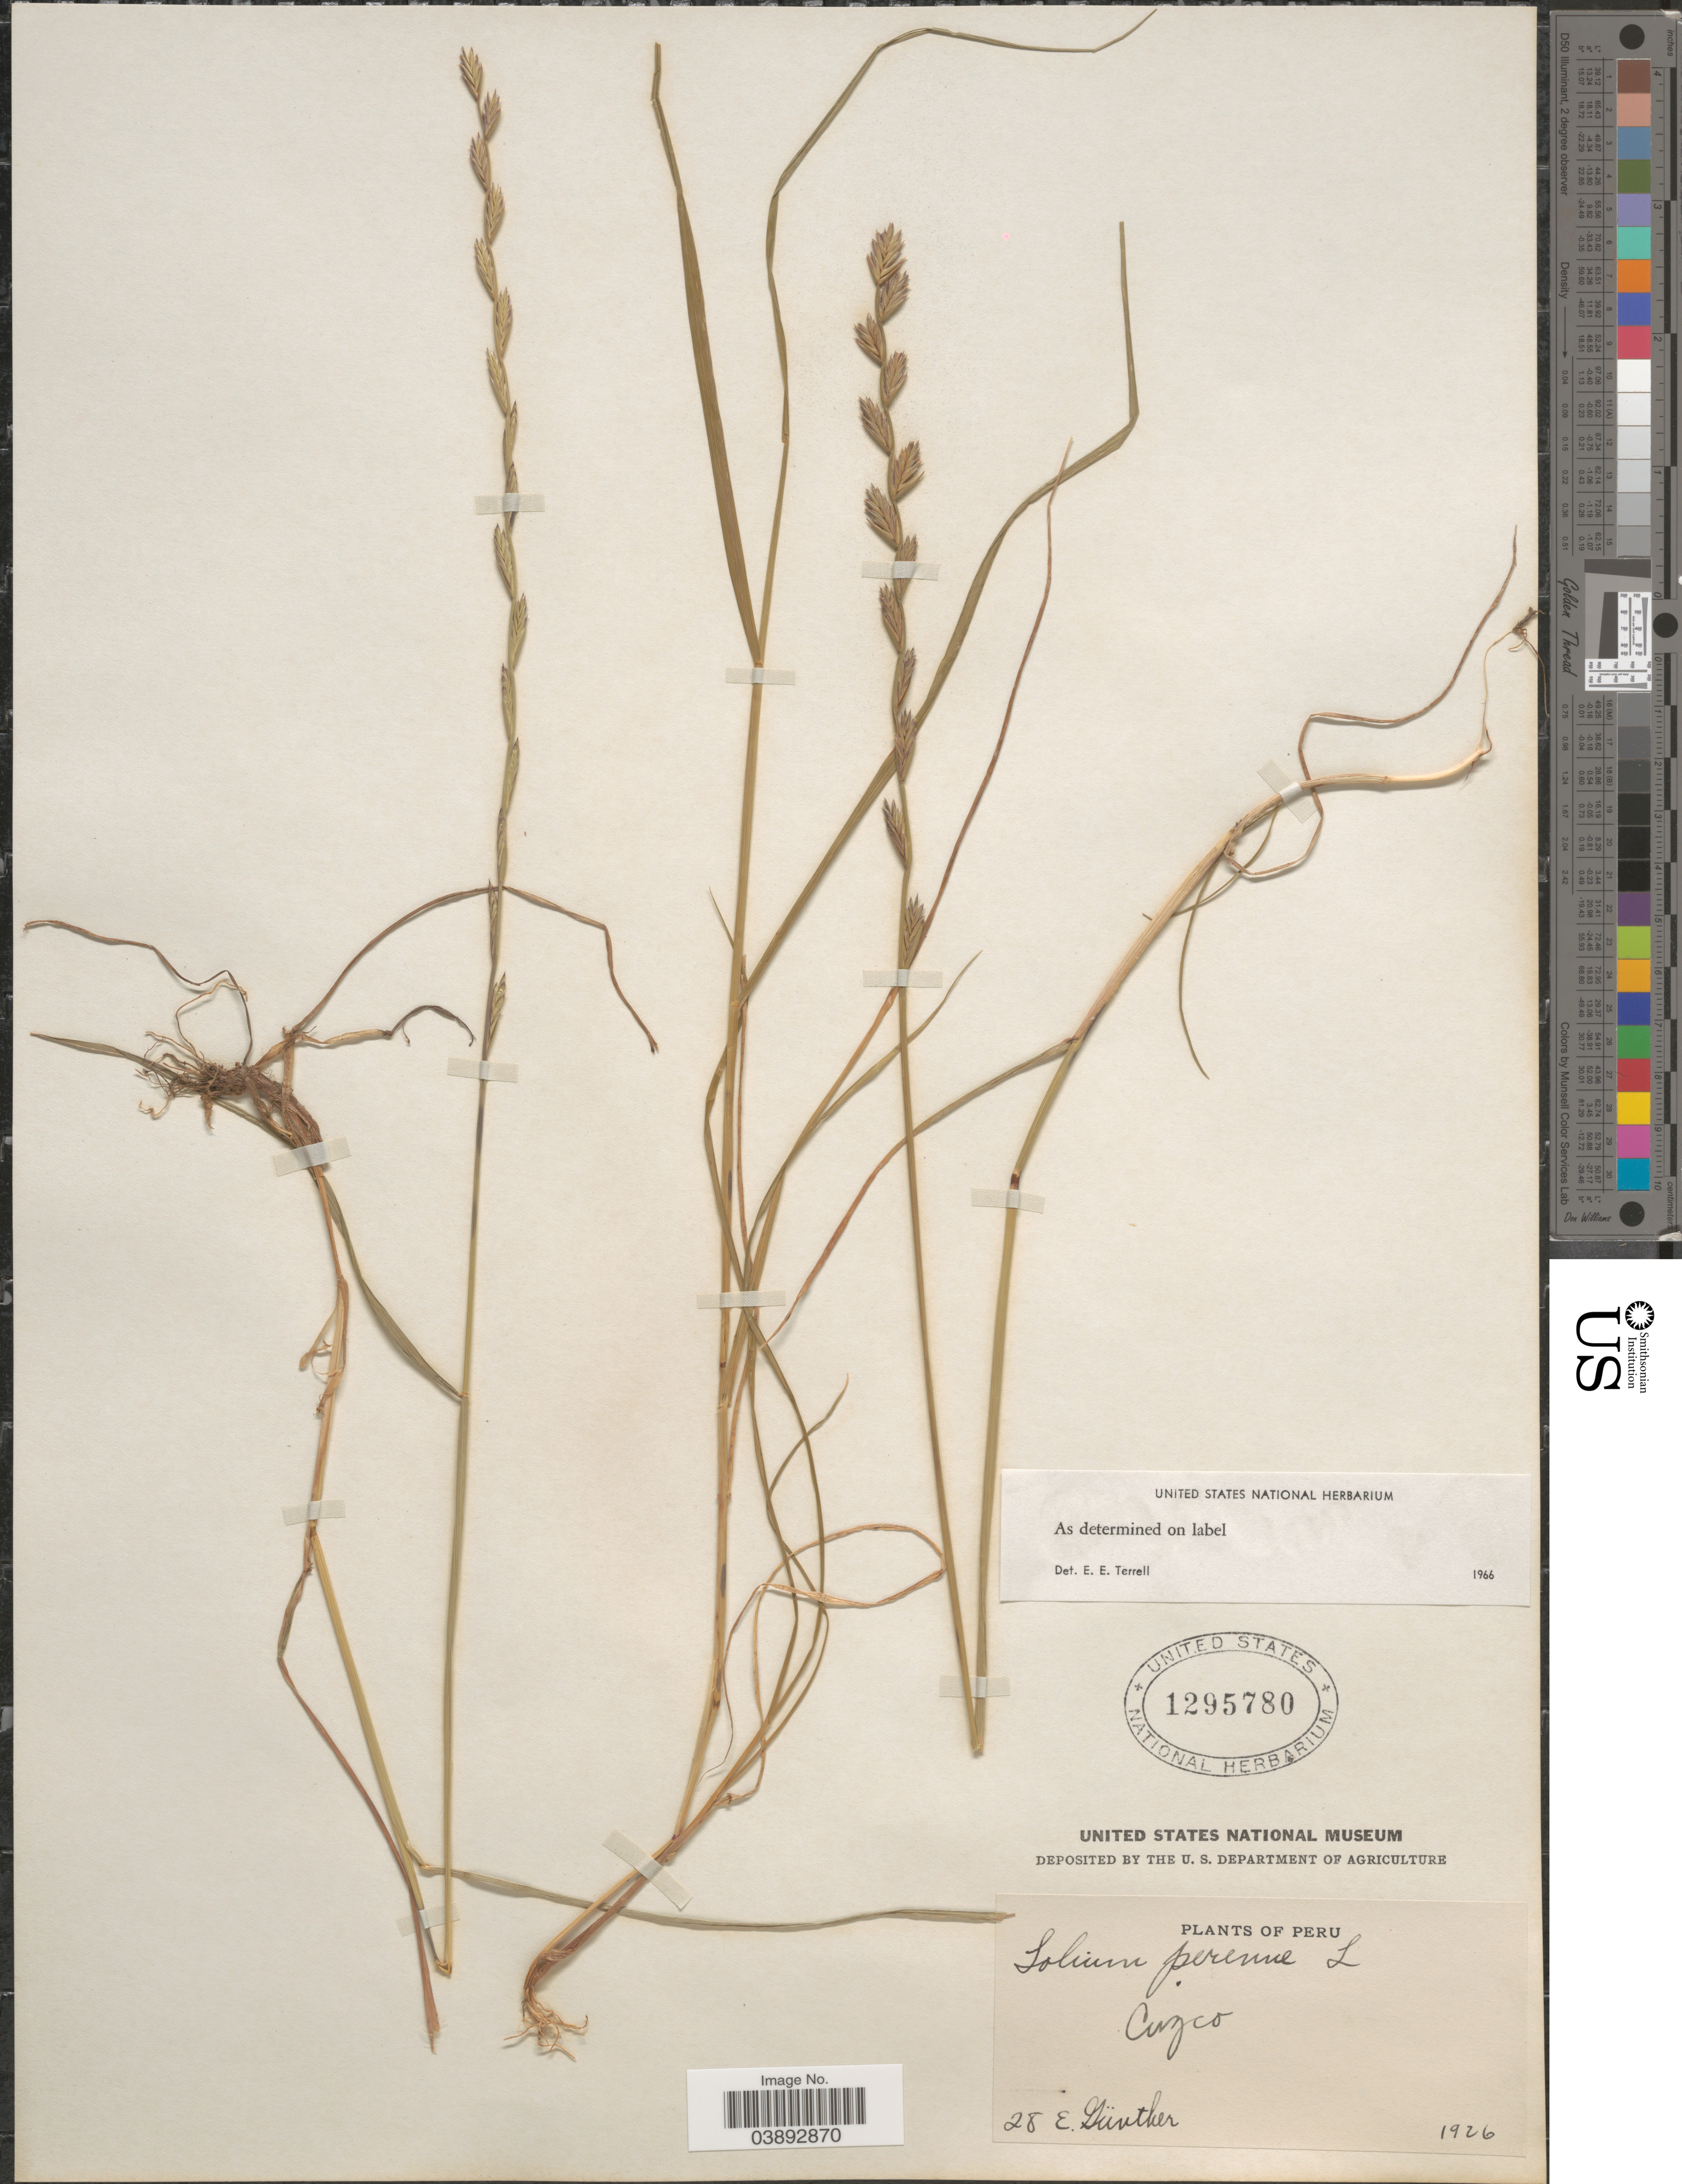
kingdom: Plantae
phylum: Tracheophyta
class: Liliopsida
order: Poales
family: Poaceae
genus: Lolium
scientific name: Lolium perenne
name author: L.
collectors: E. Gunther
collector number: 28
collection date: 1926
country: Peru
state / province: Cusco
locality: Cuzco.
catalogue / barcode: US 1295780